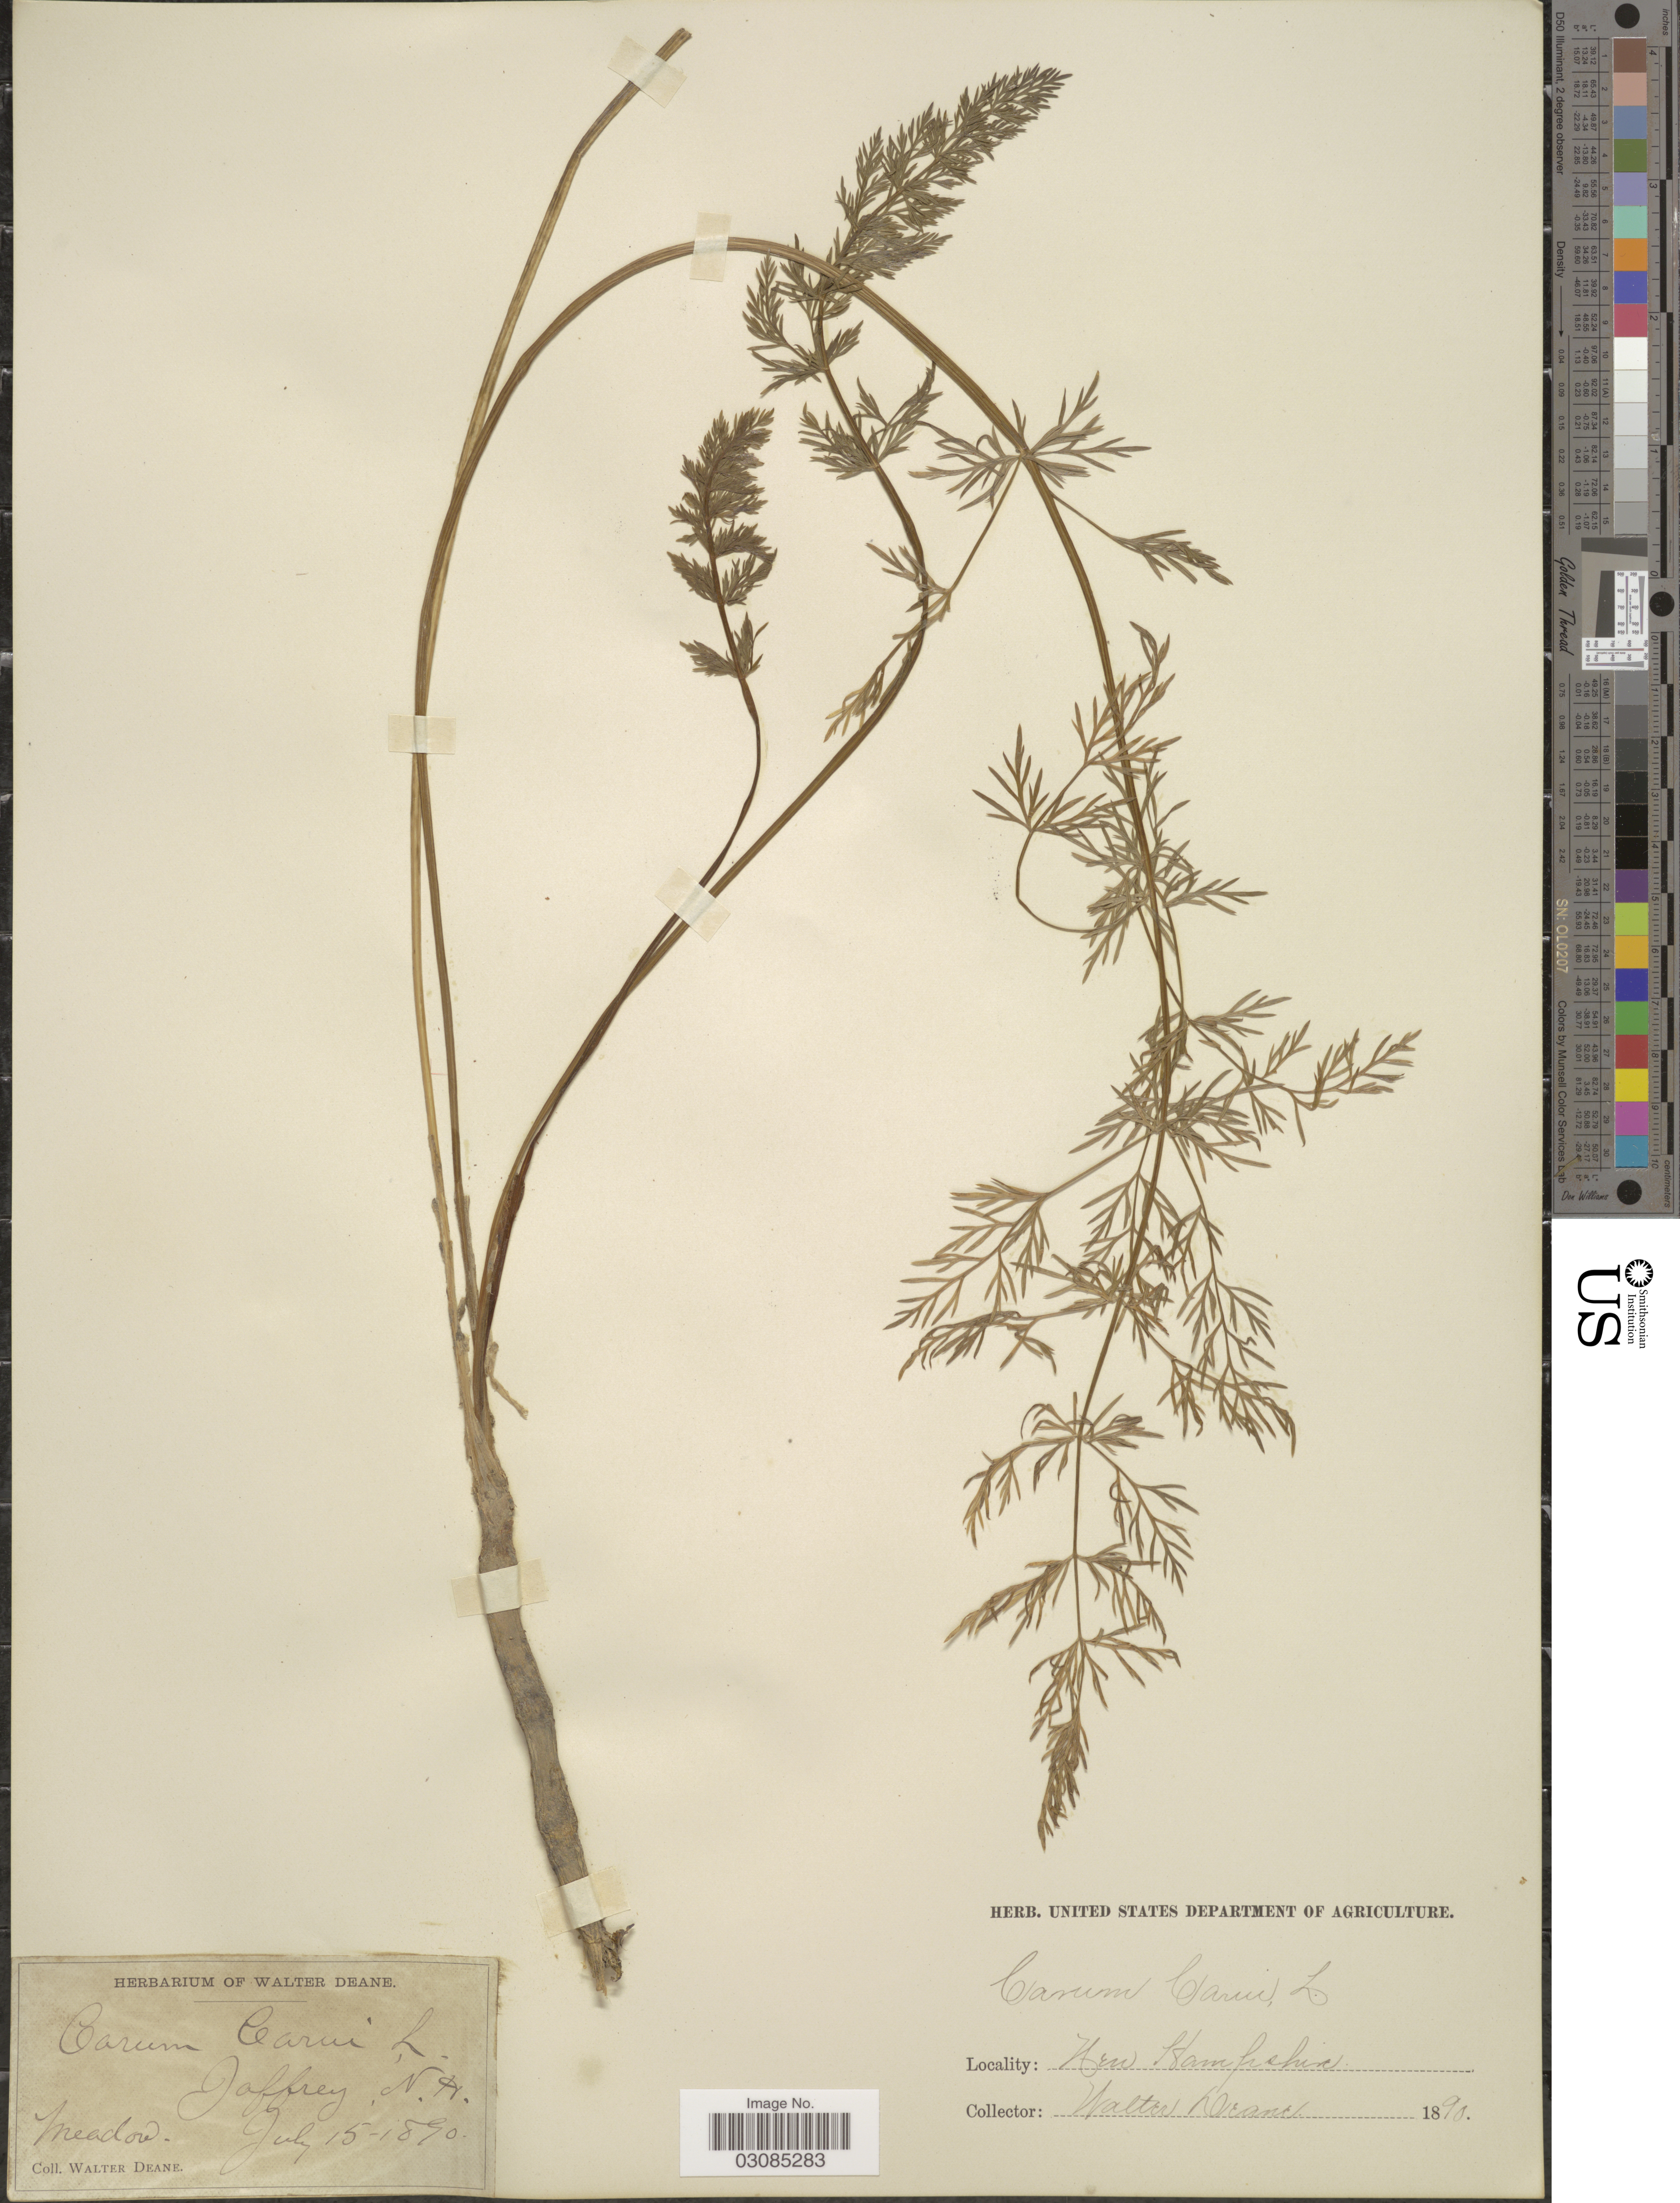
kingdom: Plantae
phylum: Tracheophyta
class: Magnoliopsida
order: Apiales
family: Apiaceae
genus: Carum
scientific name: Carum carvi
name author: L.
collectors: W. Deane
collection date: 1890-07-15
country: United States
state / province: New Hampshire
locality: Joffrey N.H.